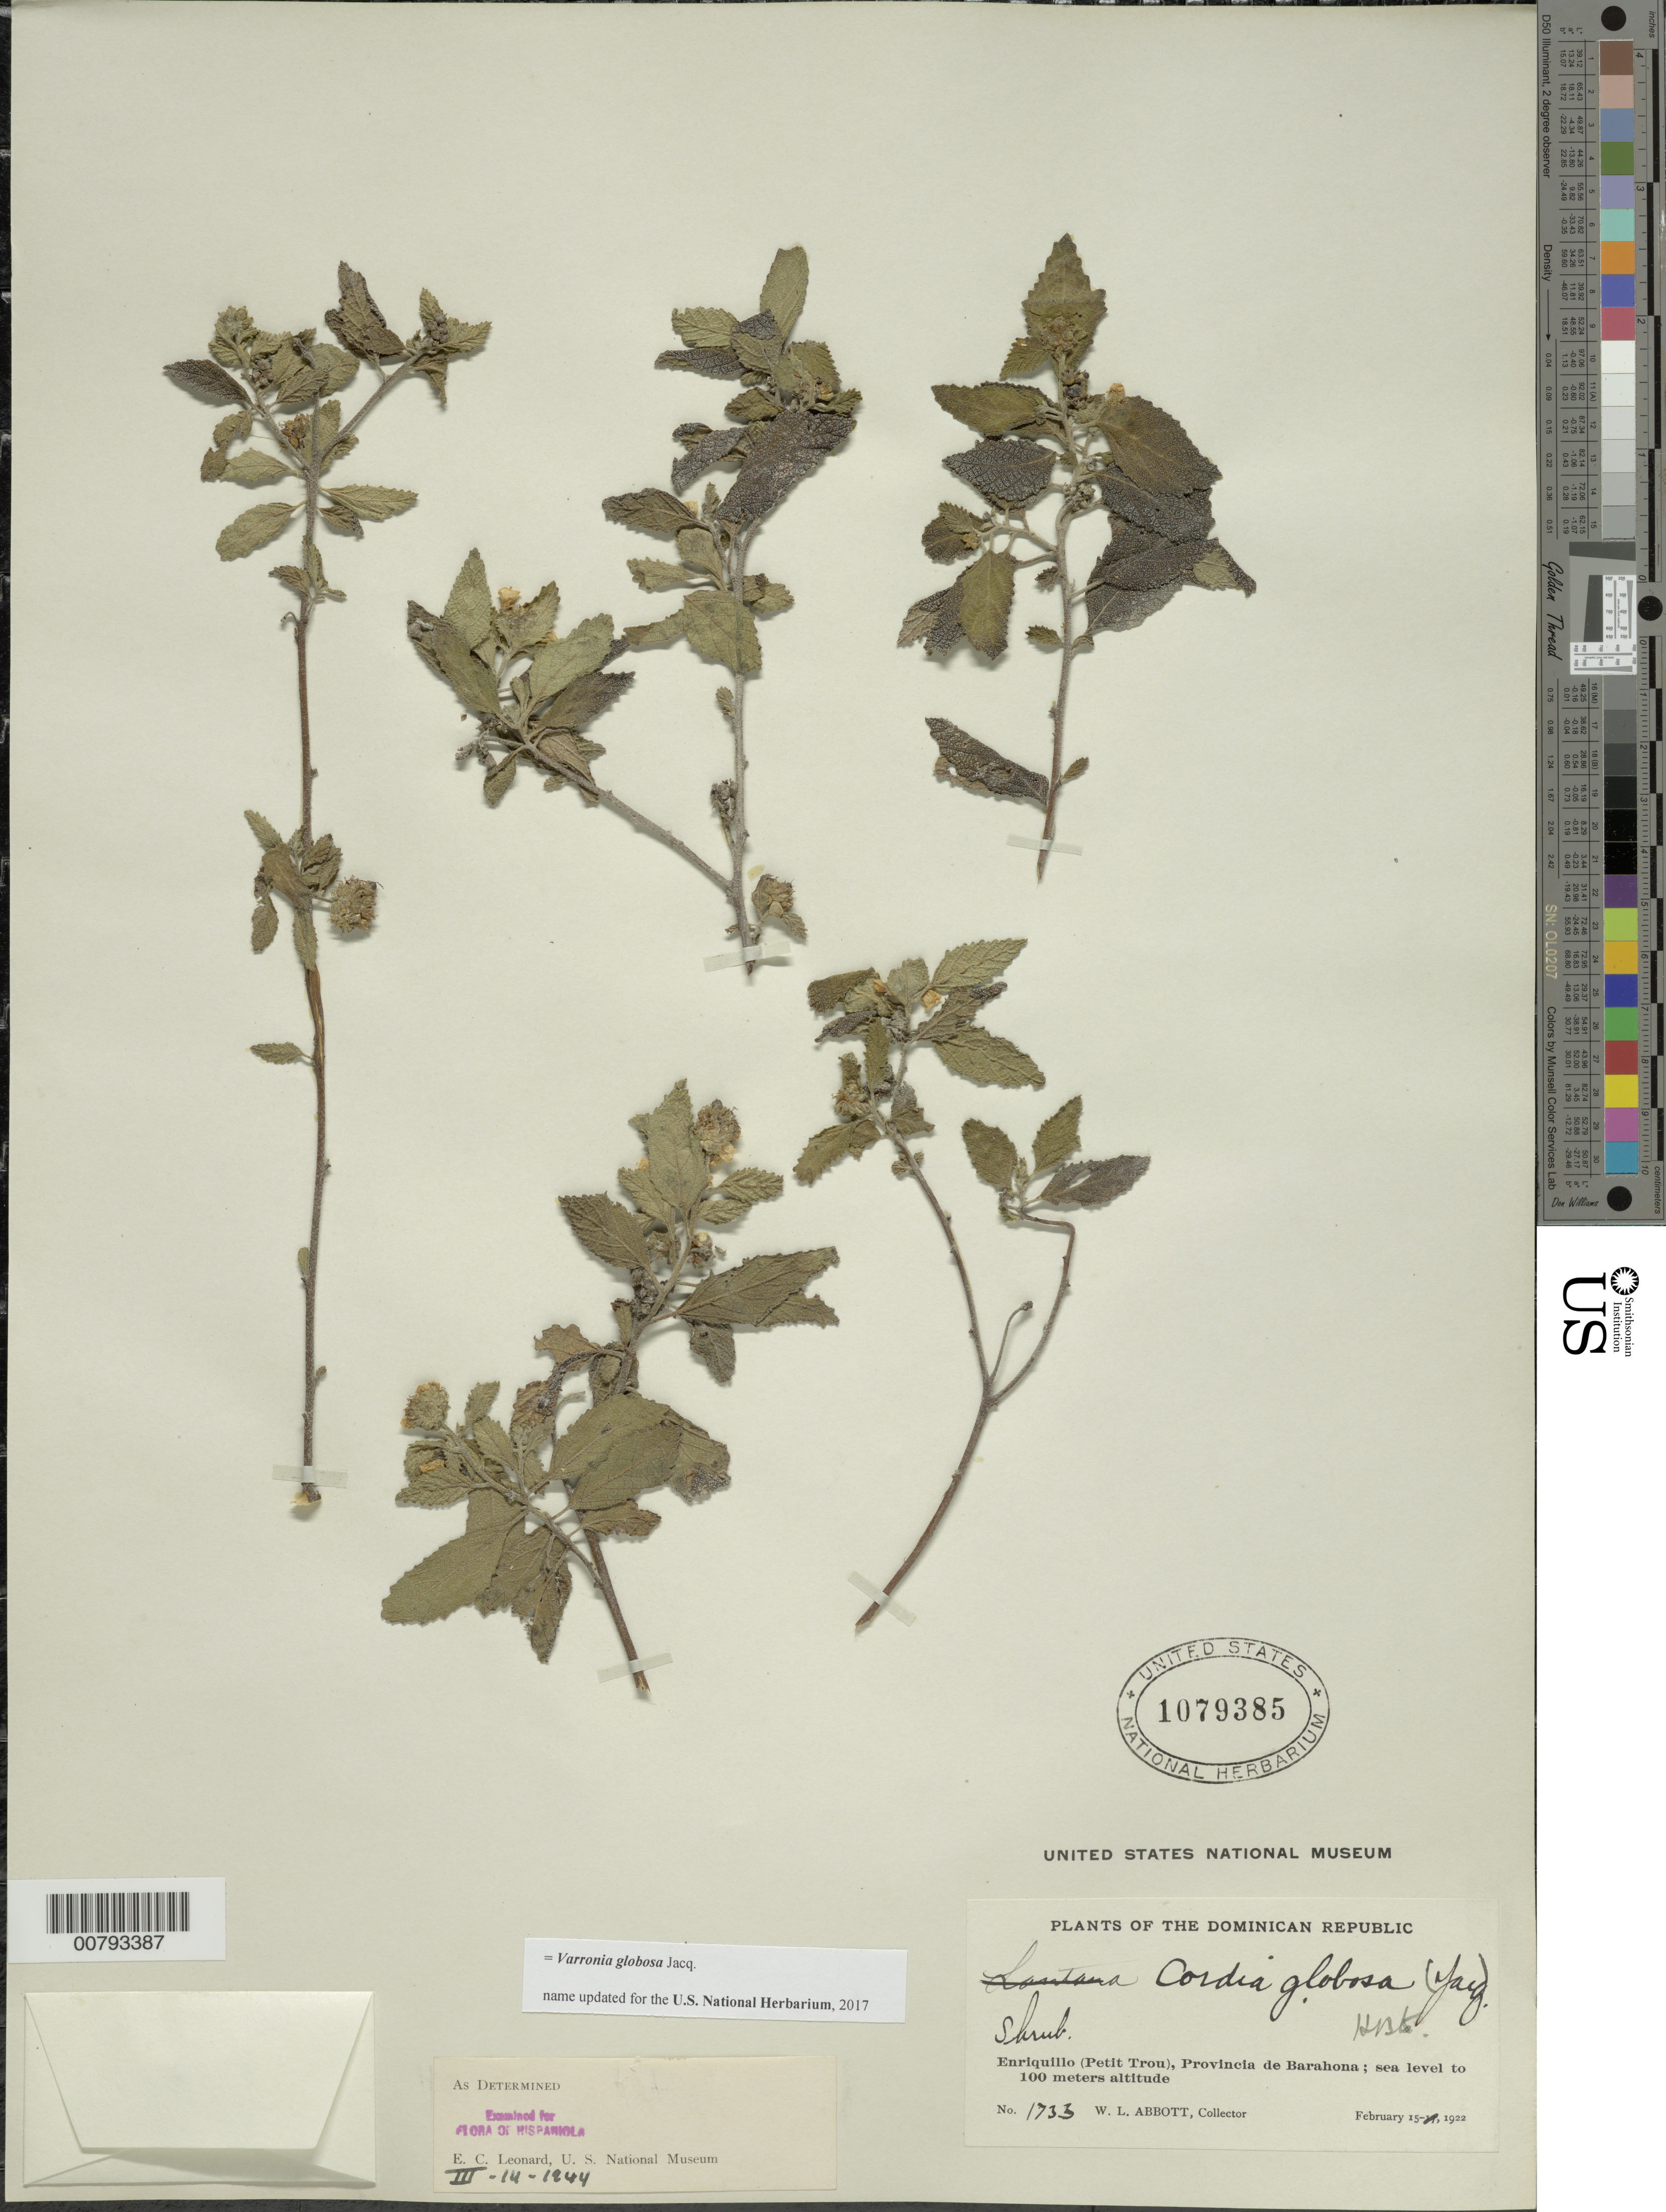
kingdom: Plantae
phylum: Tracheophyta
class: Magnoliopsida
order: Boraginales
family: Cordiaceae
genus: Cordia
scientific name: Cordia globosa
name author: (Jacq.) Kunth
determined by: Leonard, Emery C., (US)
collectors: W. L. Abbott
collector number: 1733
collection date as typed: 15 Feb 1922 to 17 Feb 1922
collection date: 1922-02-15/1922-02-17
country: Dominican Republic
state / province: Barahona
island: Hispaniola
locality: Enriquillo (Petit Trou).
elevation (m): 0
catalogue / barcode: US 1079385